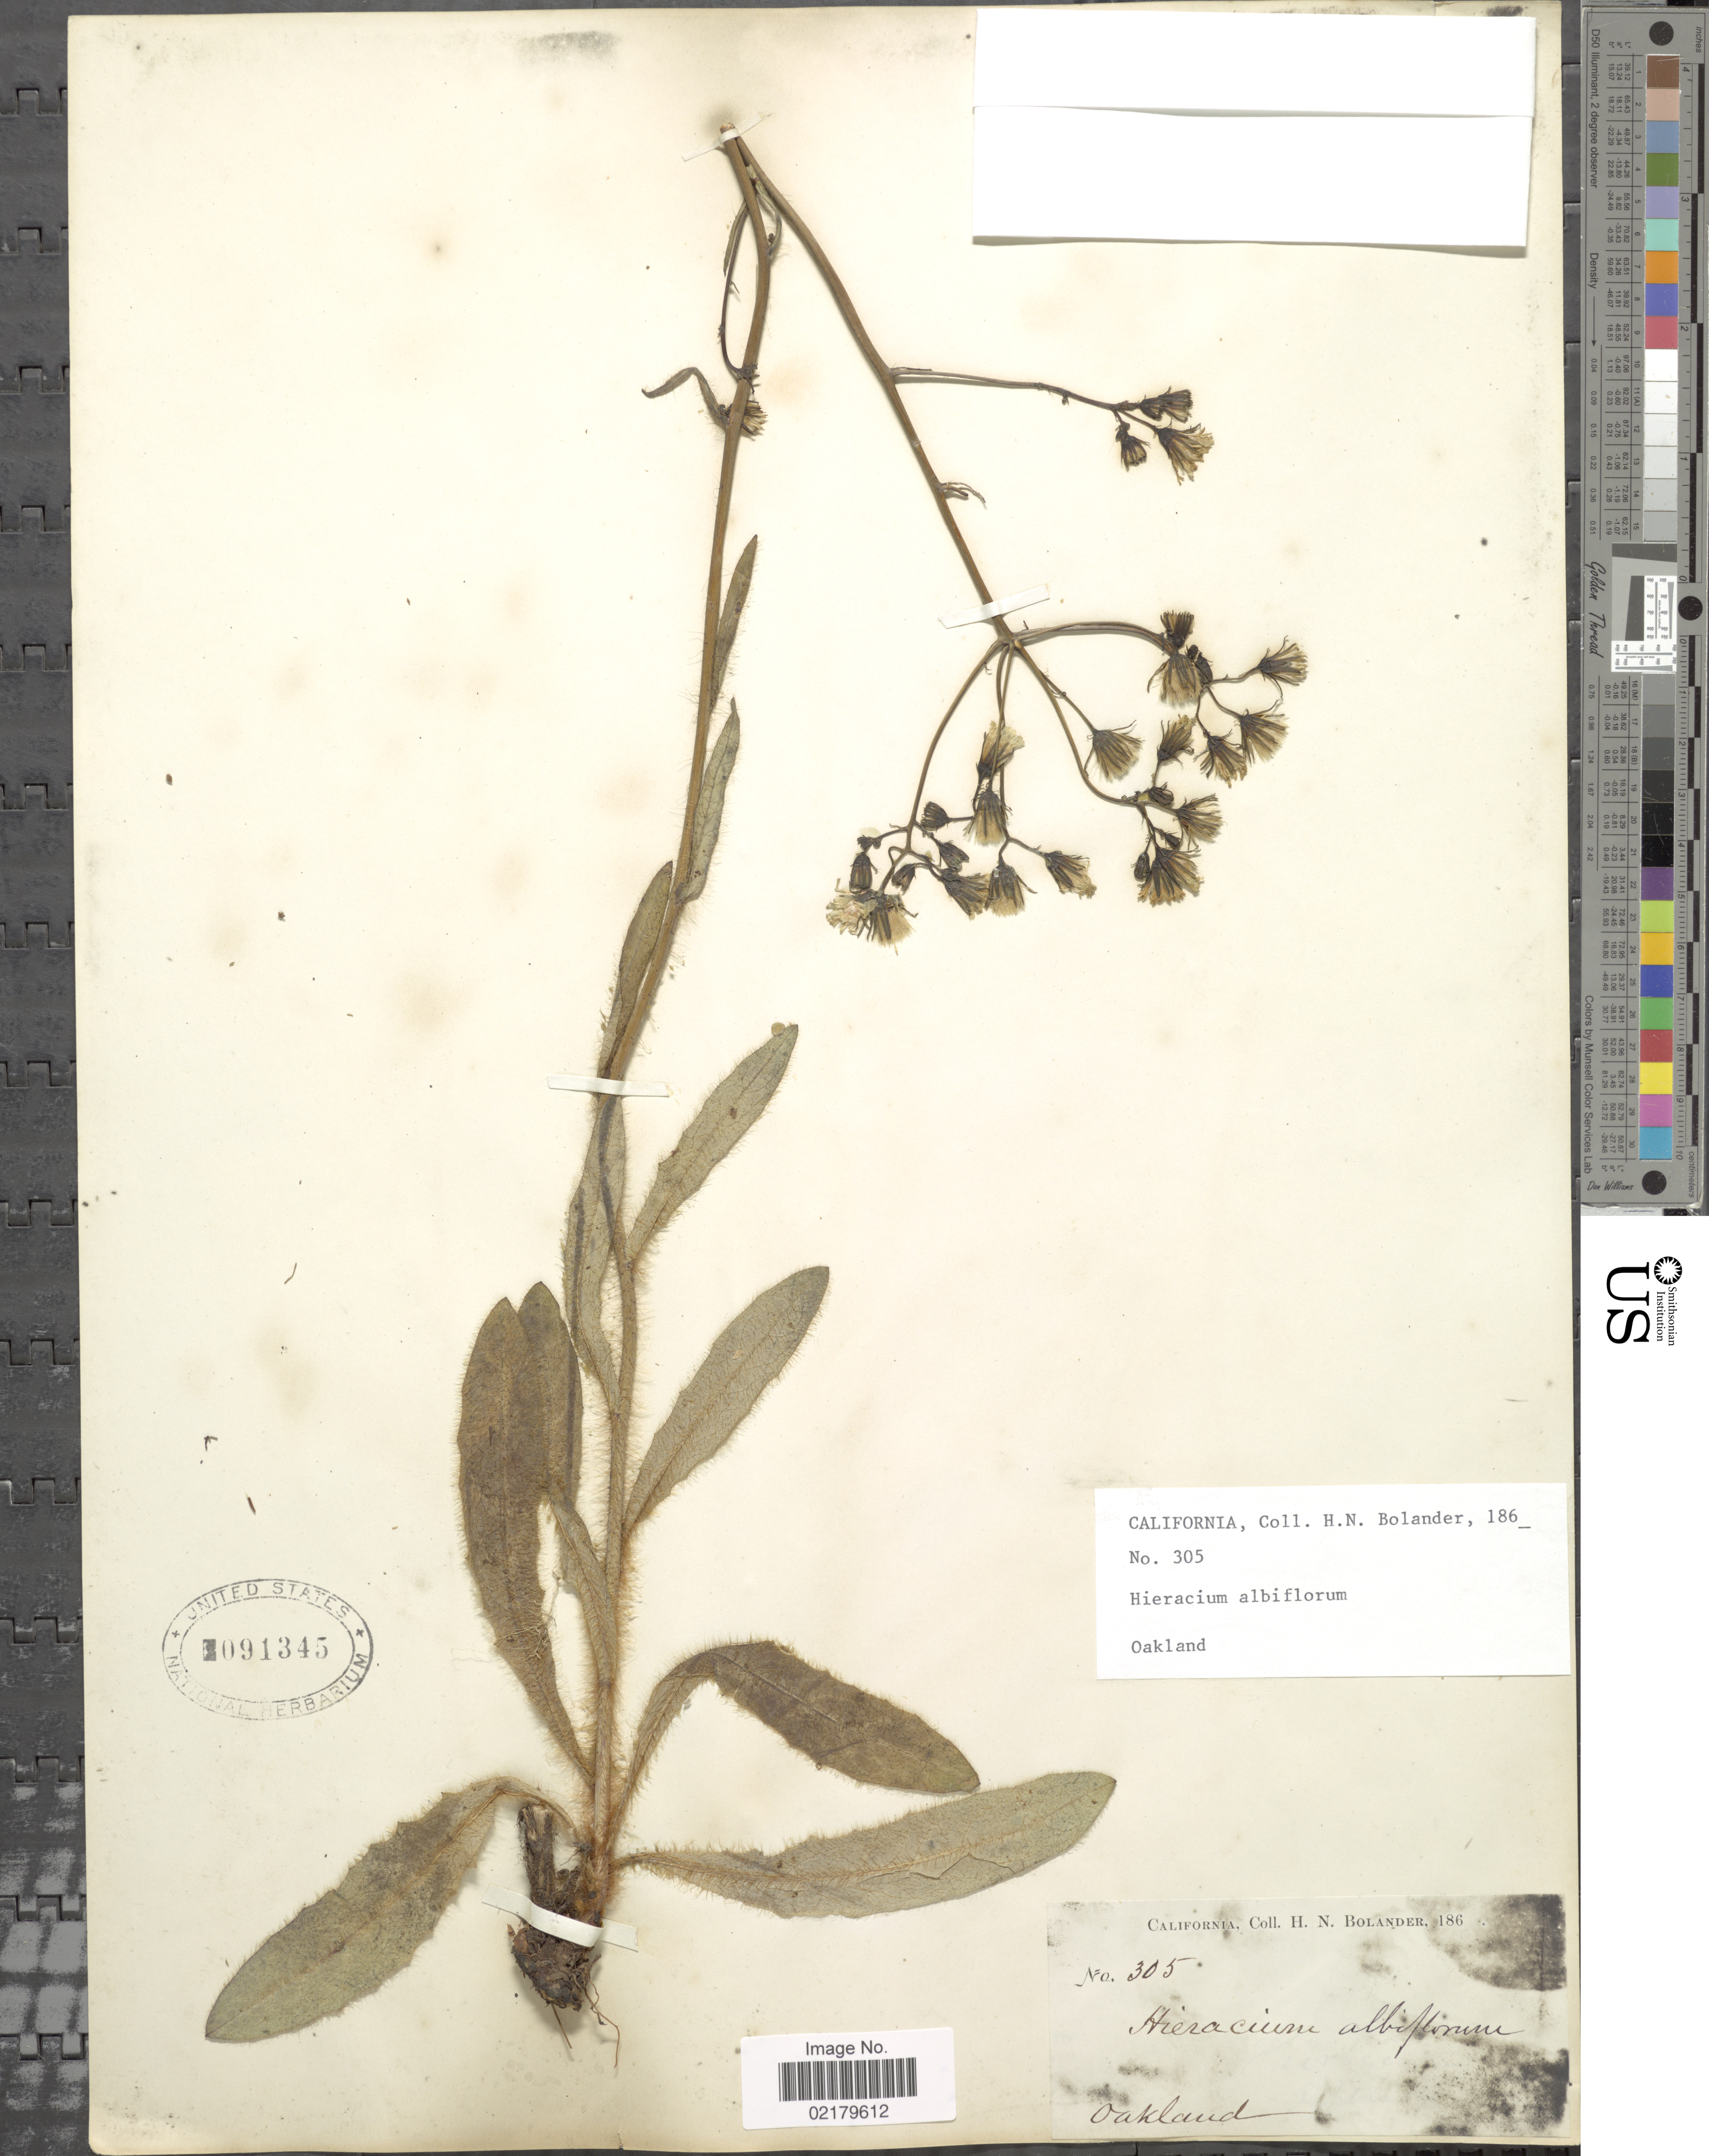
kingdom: Plantae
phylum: Tracheophyta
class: Magnoliopsida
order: Asterales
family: Asteraceae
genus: Hieracium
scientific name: Hieracium albiflorum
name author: Hook.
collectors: H. Bolander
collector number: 305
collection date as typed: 186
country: United States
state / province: California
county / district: Alameda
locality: Oakland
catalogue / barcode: US 91345